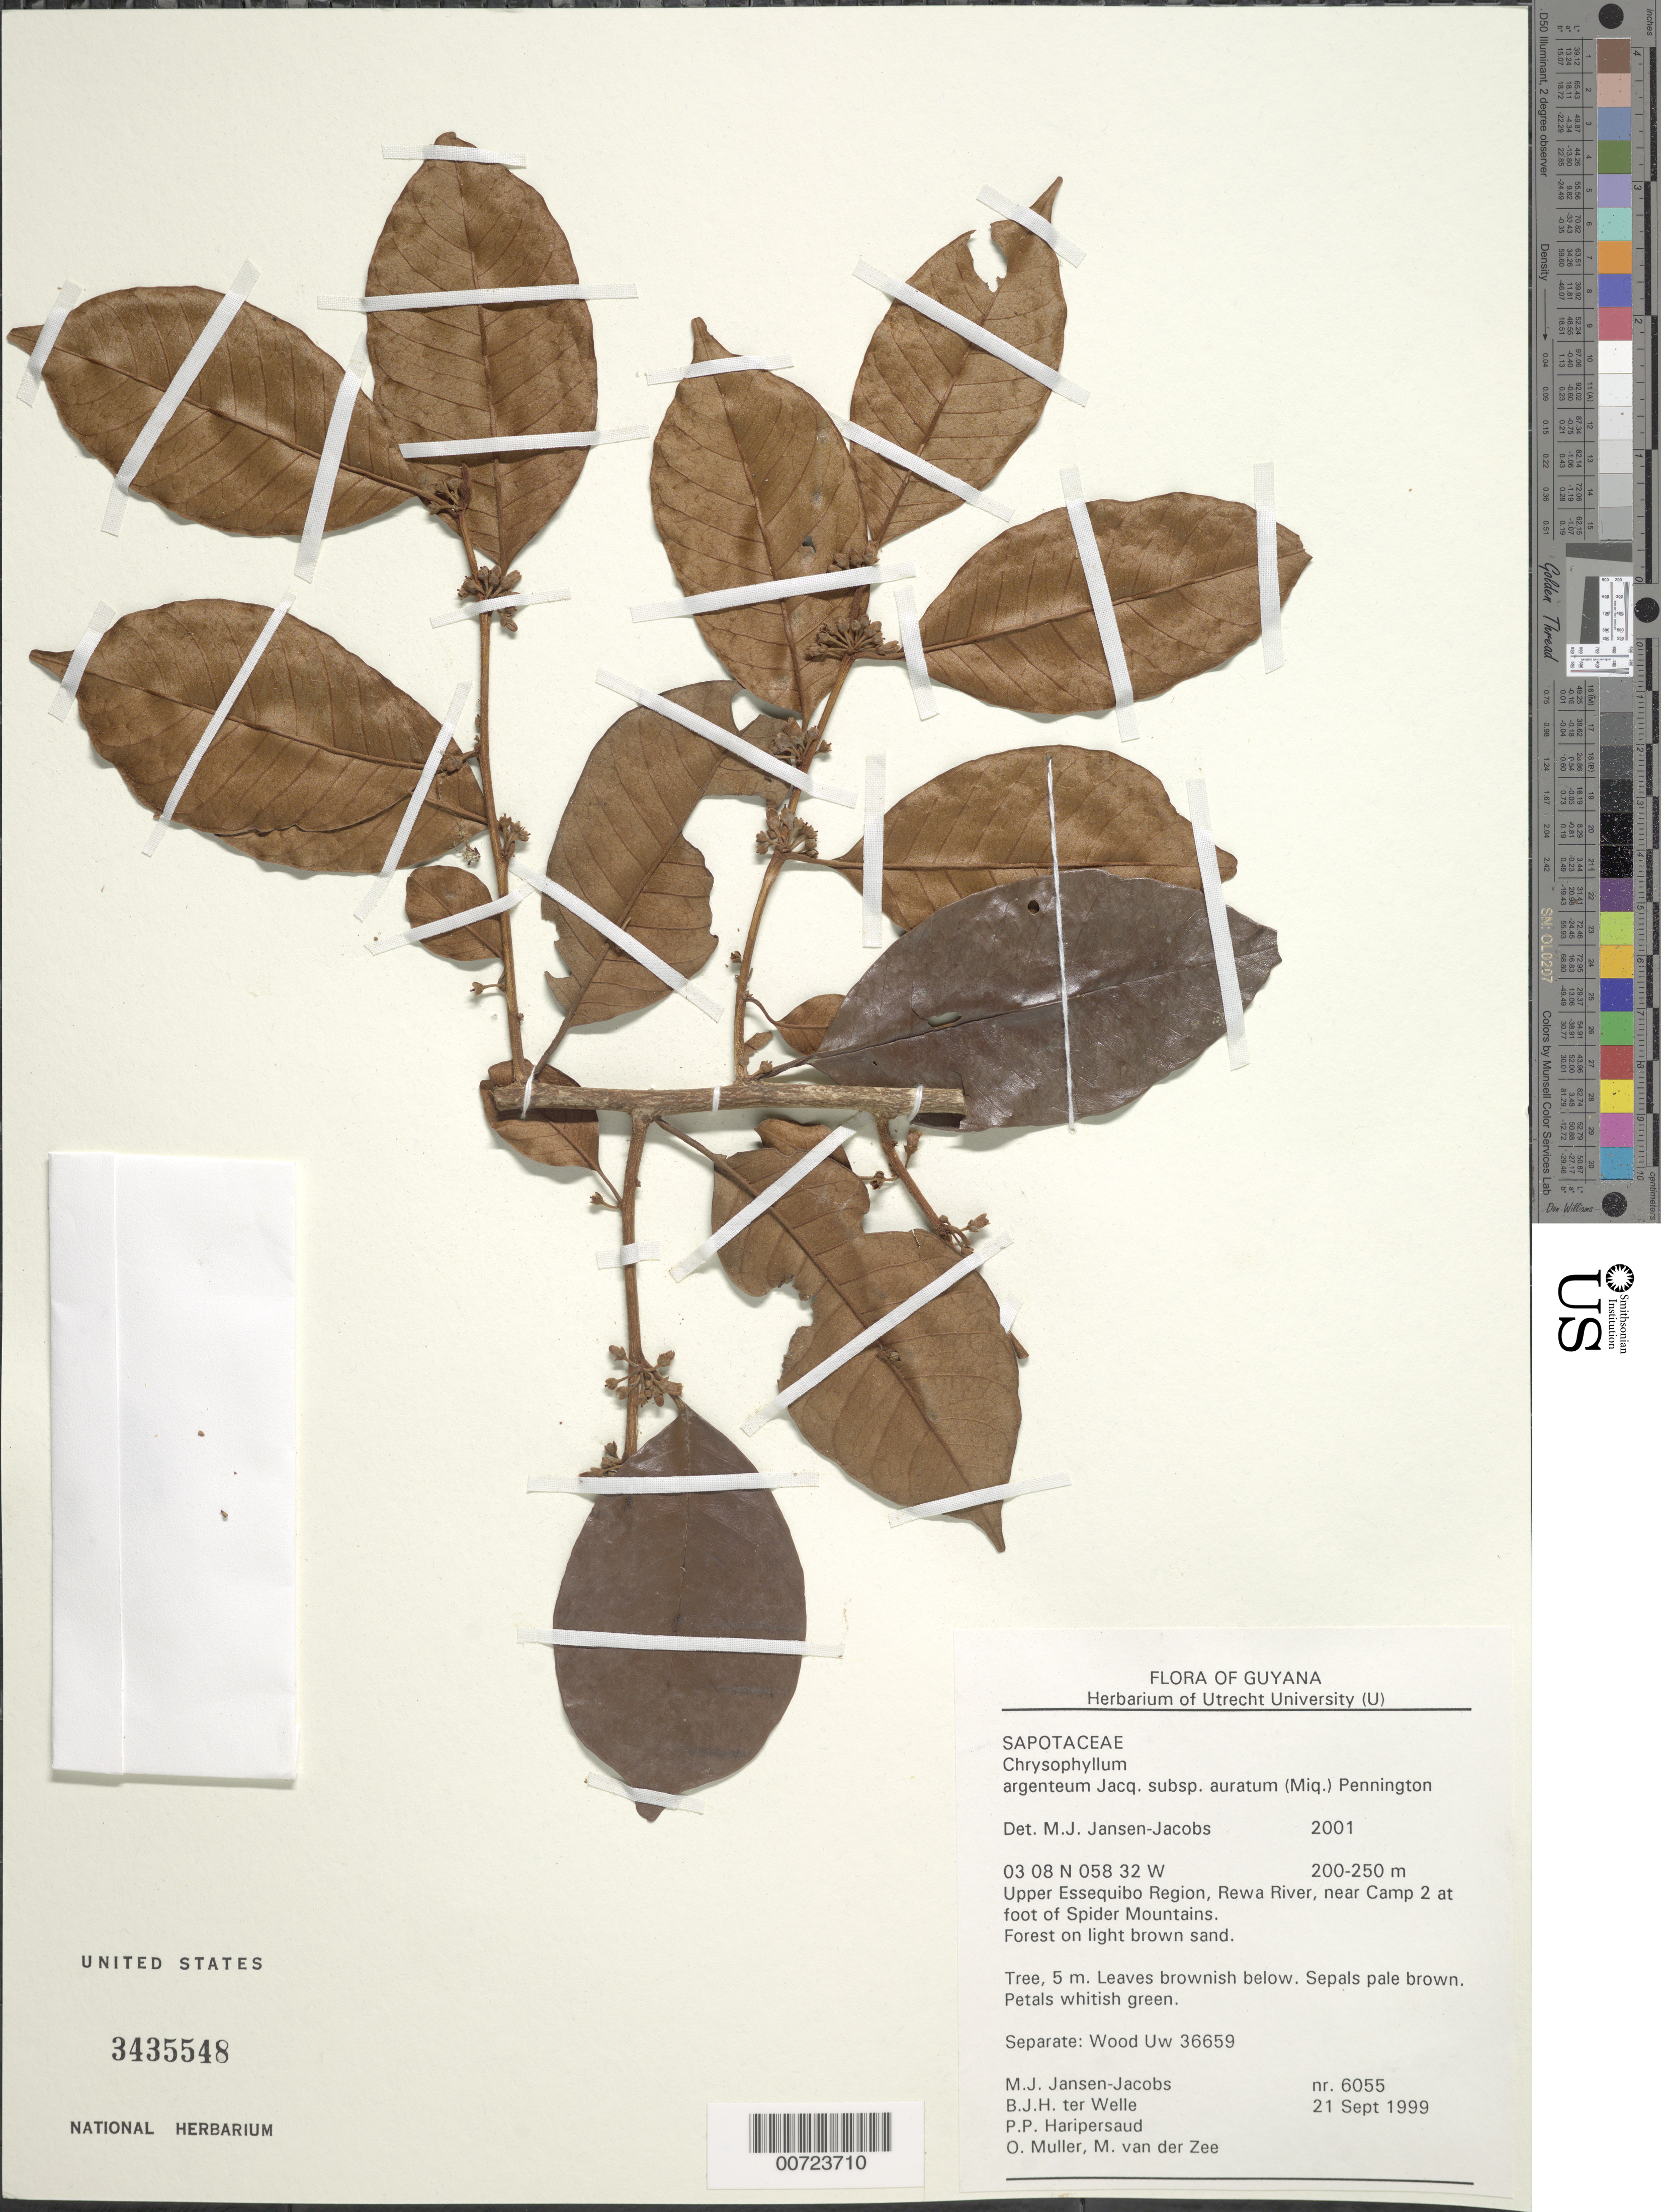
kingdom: Plantae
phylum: Tracheophyta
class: Magnoliopsida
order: Ericales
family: Sapotaceae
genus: Chrysophyllum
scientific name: Chrysophyllum argenteum subsp. auratum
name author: (Miq.) T.D. Penn.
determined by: Jansen-Jacobs, M. J., (U), Nationaal Herbarium Nederland, Utrecht University branch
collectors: M. J. Jansen-Jacobs, B. Welle, P. Haripersaud, O. Muller & M. van der Zee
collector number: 6055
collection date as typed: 21-Sep-99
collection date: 1999-09-21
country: Guyana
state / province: U. Takutu-U. Essequibo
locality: Rewa River, at foot of Spider Mts., near camp 2, Upper Essequibo Region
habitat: Forest on light brown sand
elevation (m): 200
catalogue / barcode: US 3435548